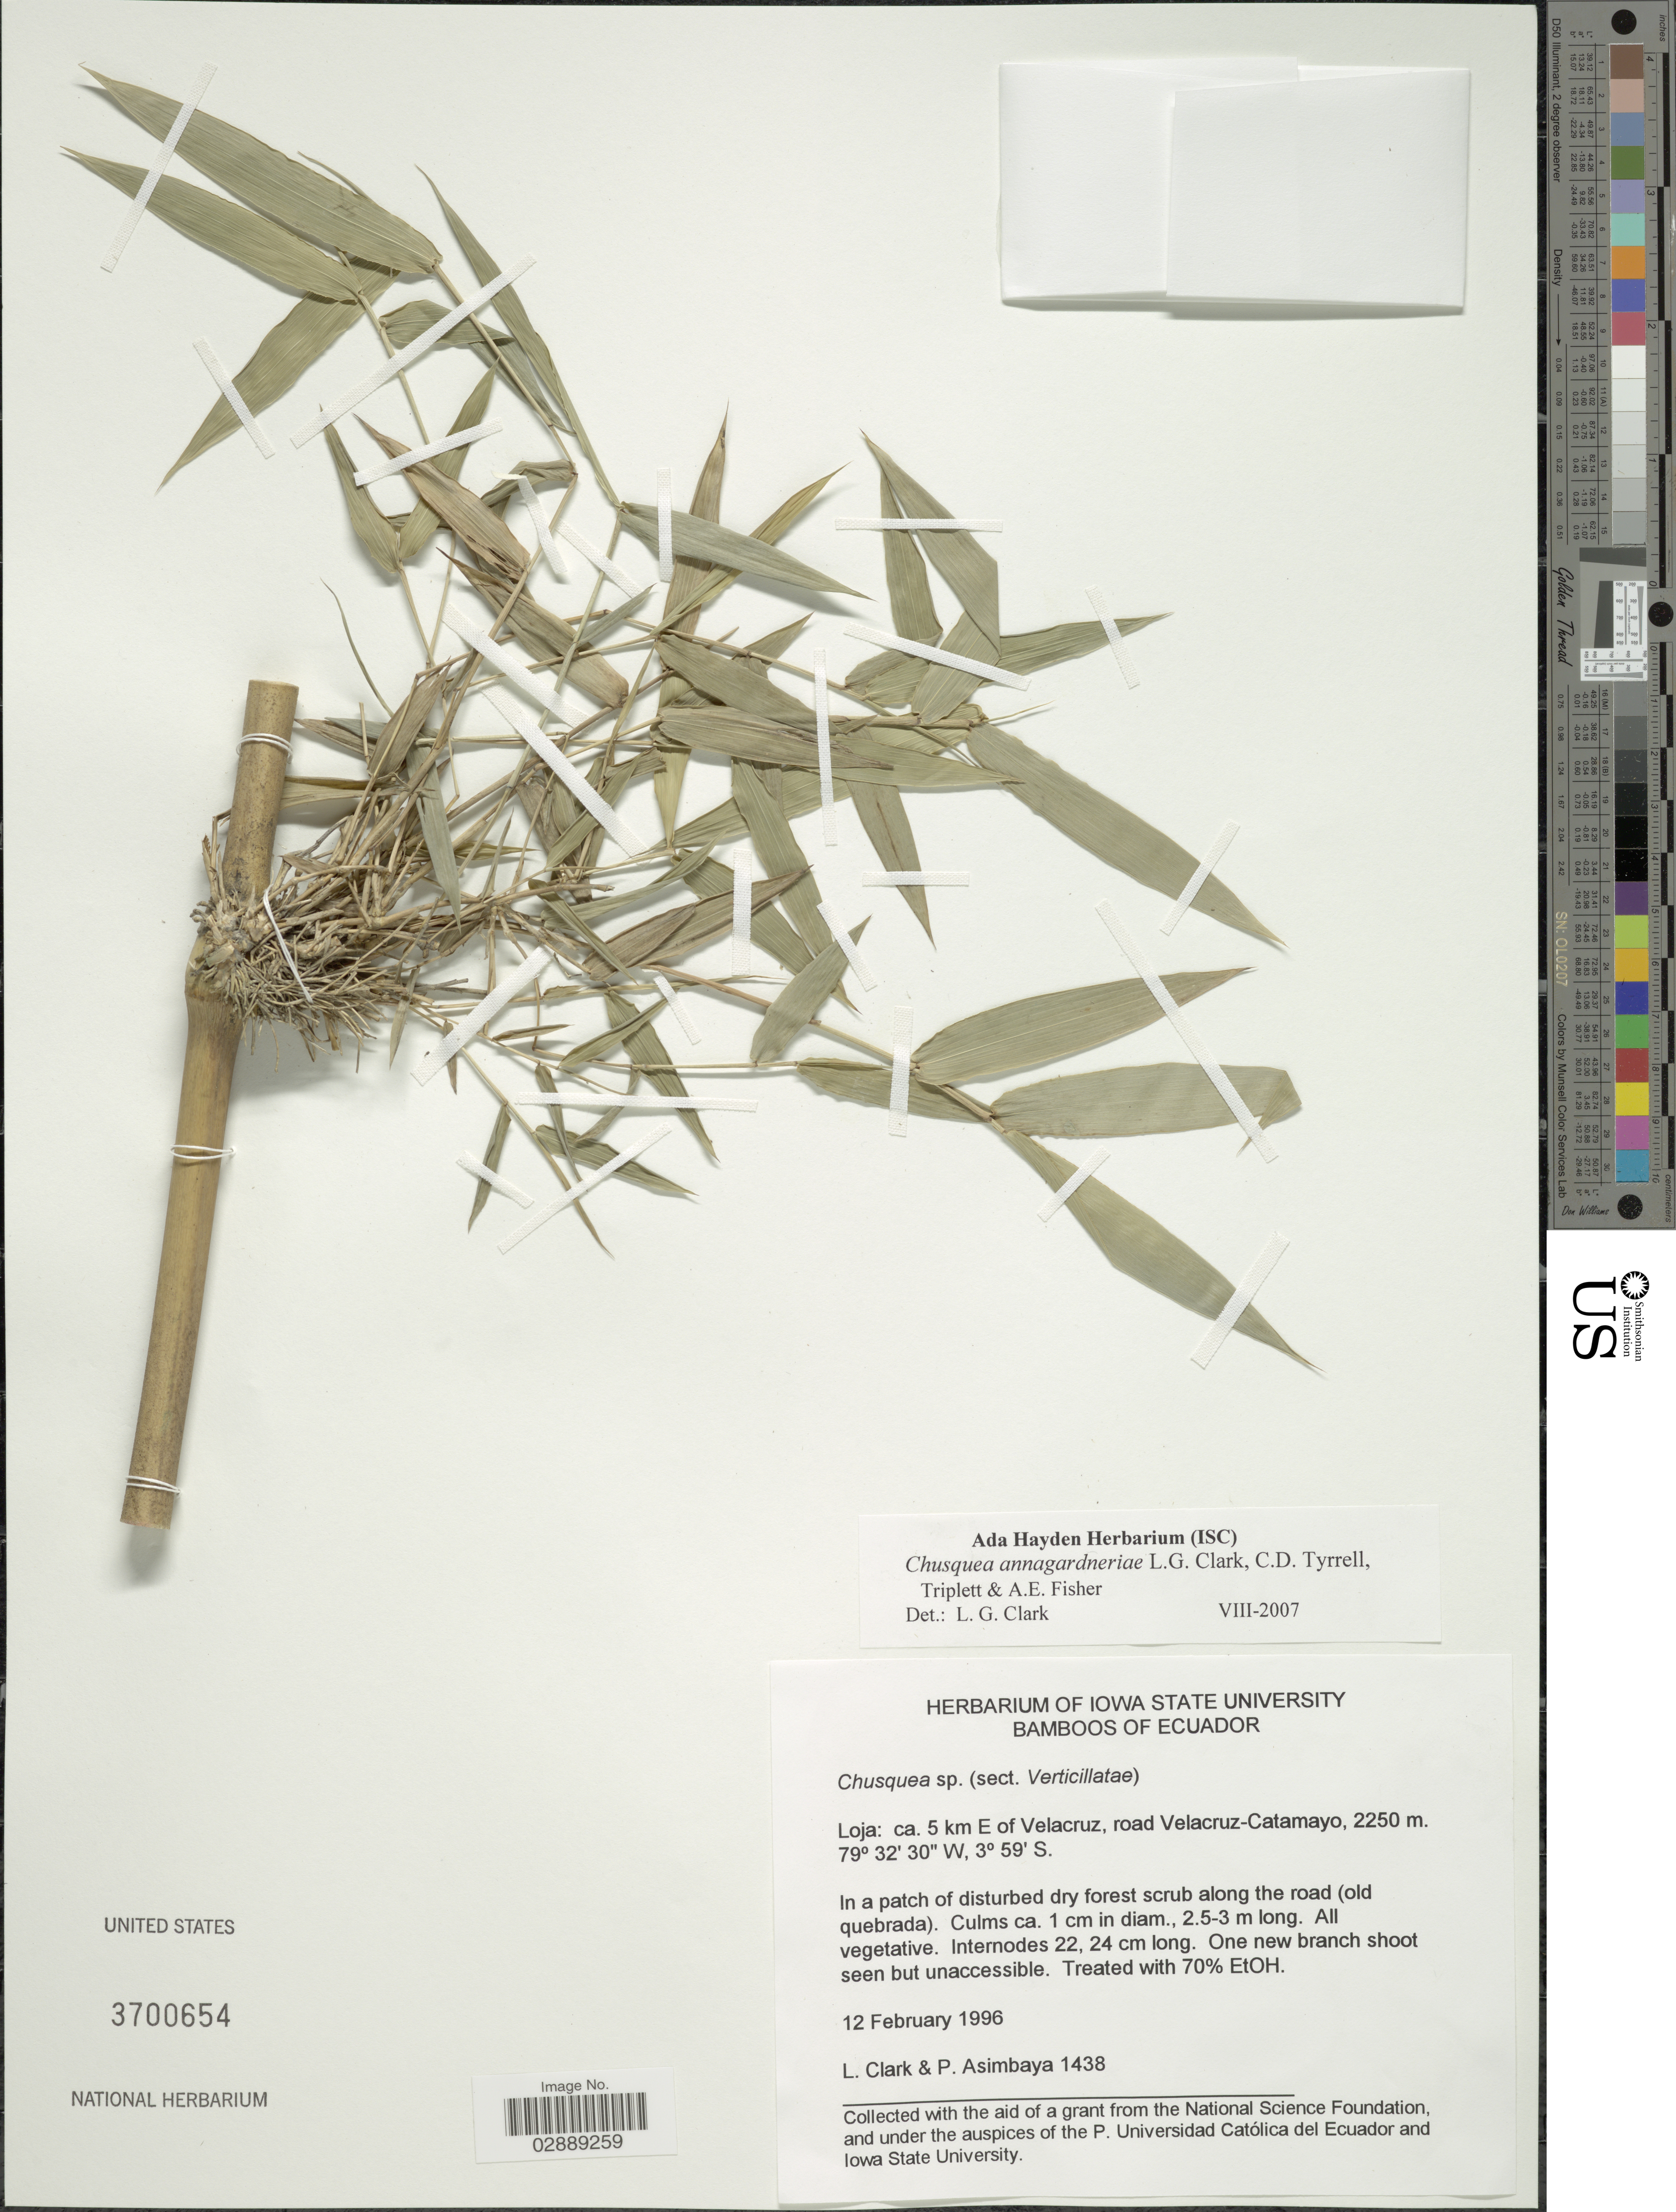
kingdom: Plantae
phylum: Tracheophyta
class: Liliopsida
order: Poales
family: Poaceae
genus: Chusquea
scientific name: Chusquea annagardneriae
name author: L.G. Clark et al.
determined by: Clark, Lynn G., (ISC), Iowa State University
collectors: L. G. Clark & P. Asimbaya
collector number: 1438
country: Ecuador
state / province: Loja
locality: ca. 5 km E of Velacruz, road to Velacruz-Catamayo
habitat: in a patch of disturbed dry forest scrub along the road (old quebrada)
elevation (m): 2250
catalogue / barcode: US 3700654